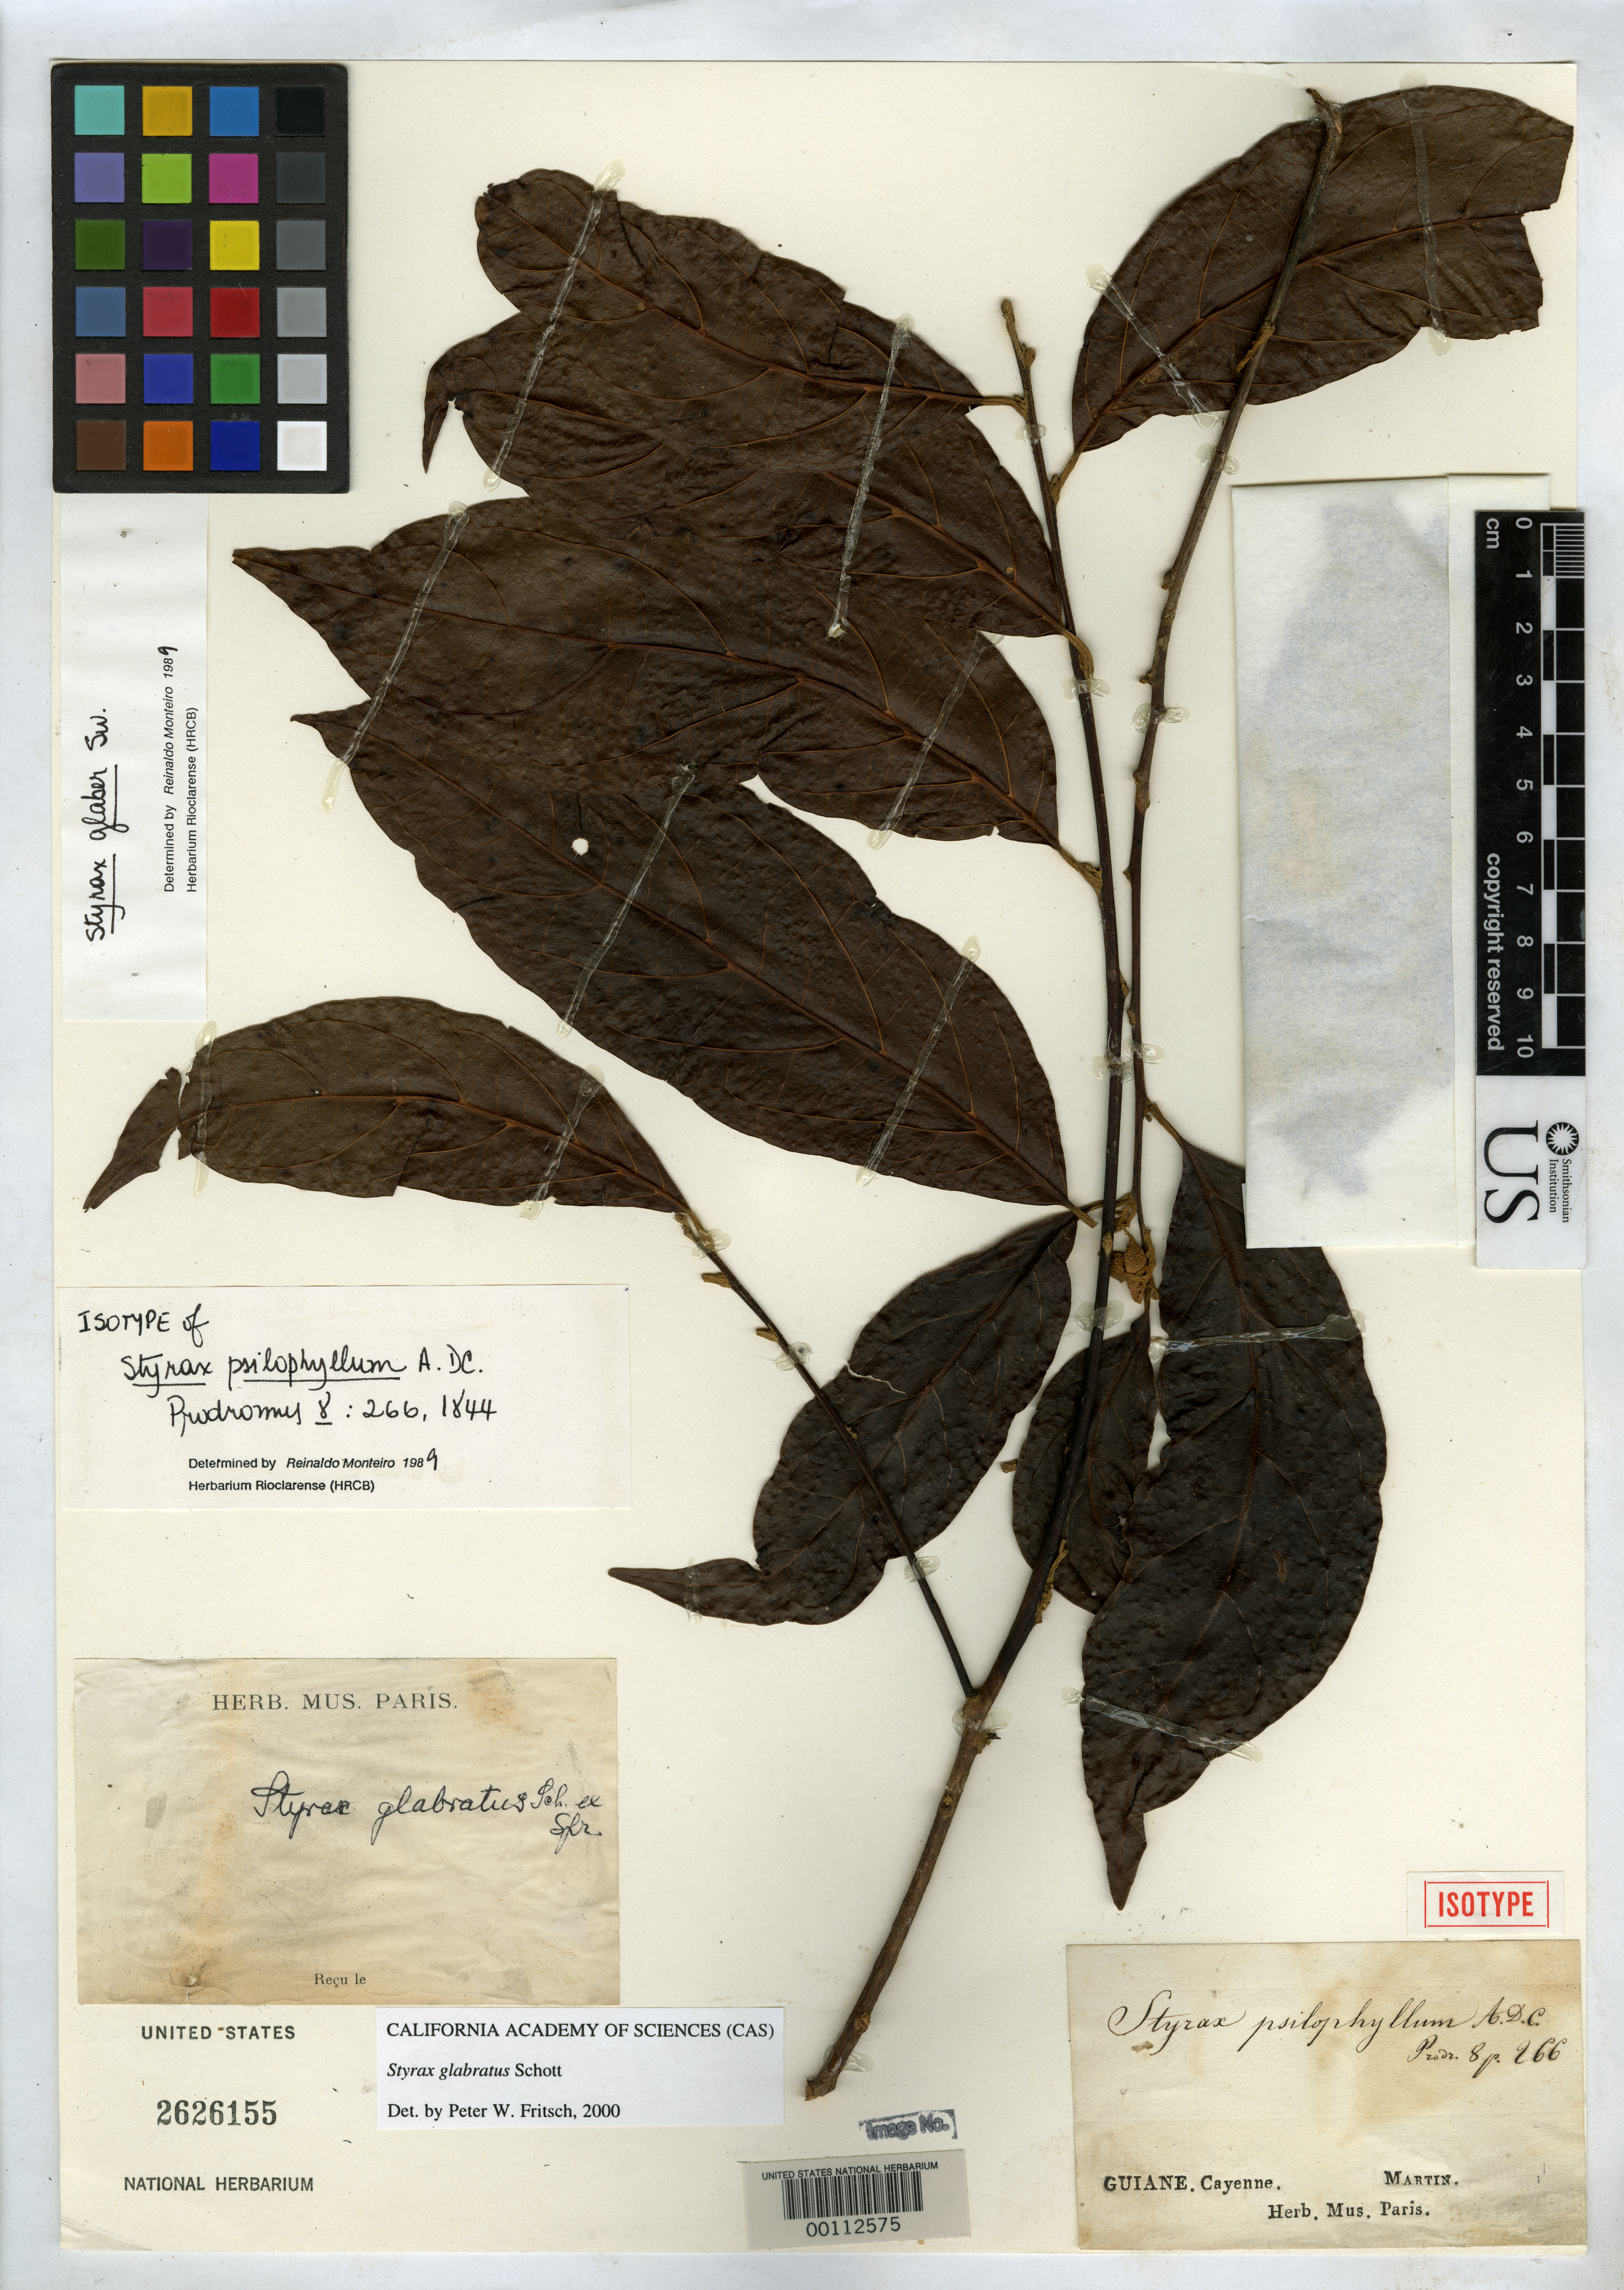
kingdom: Plantae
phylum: Tracheophyta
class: Magnoliopsida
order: Ericales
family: Styracaceae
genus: Styrax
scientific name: Styrax psilophyllus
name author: A. DC. in DC.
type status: Isotype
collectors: W. Martin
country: French Guiana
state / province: Cayenne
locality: Cayenne.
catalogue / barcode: US 2626155